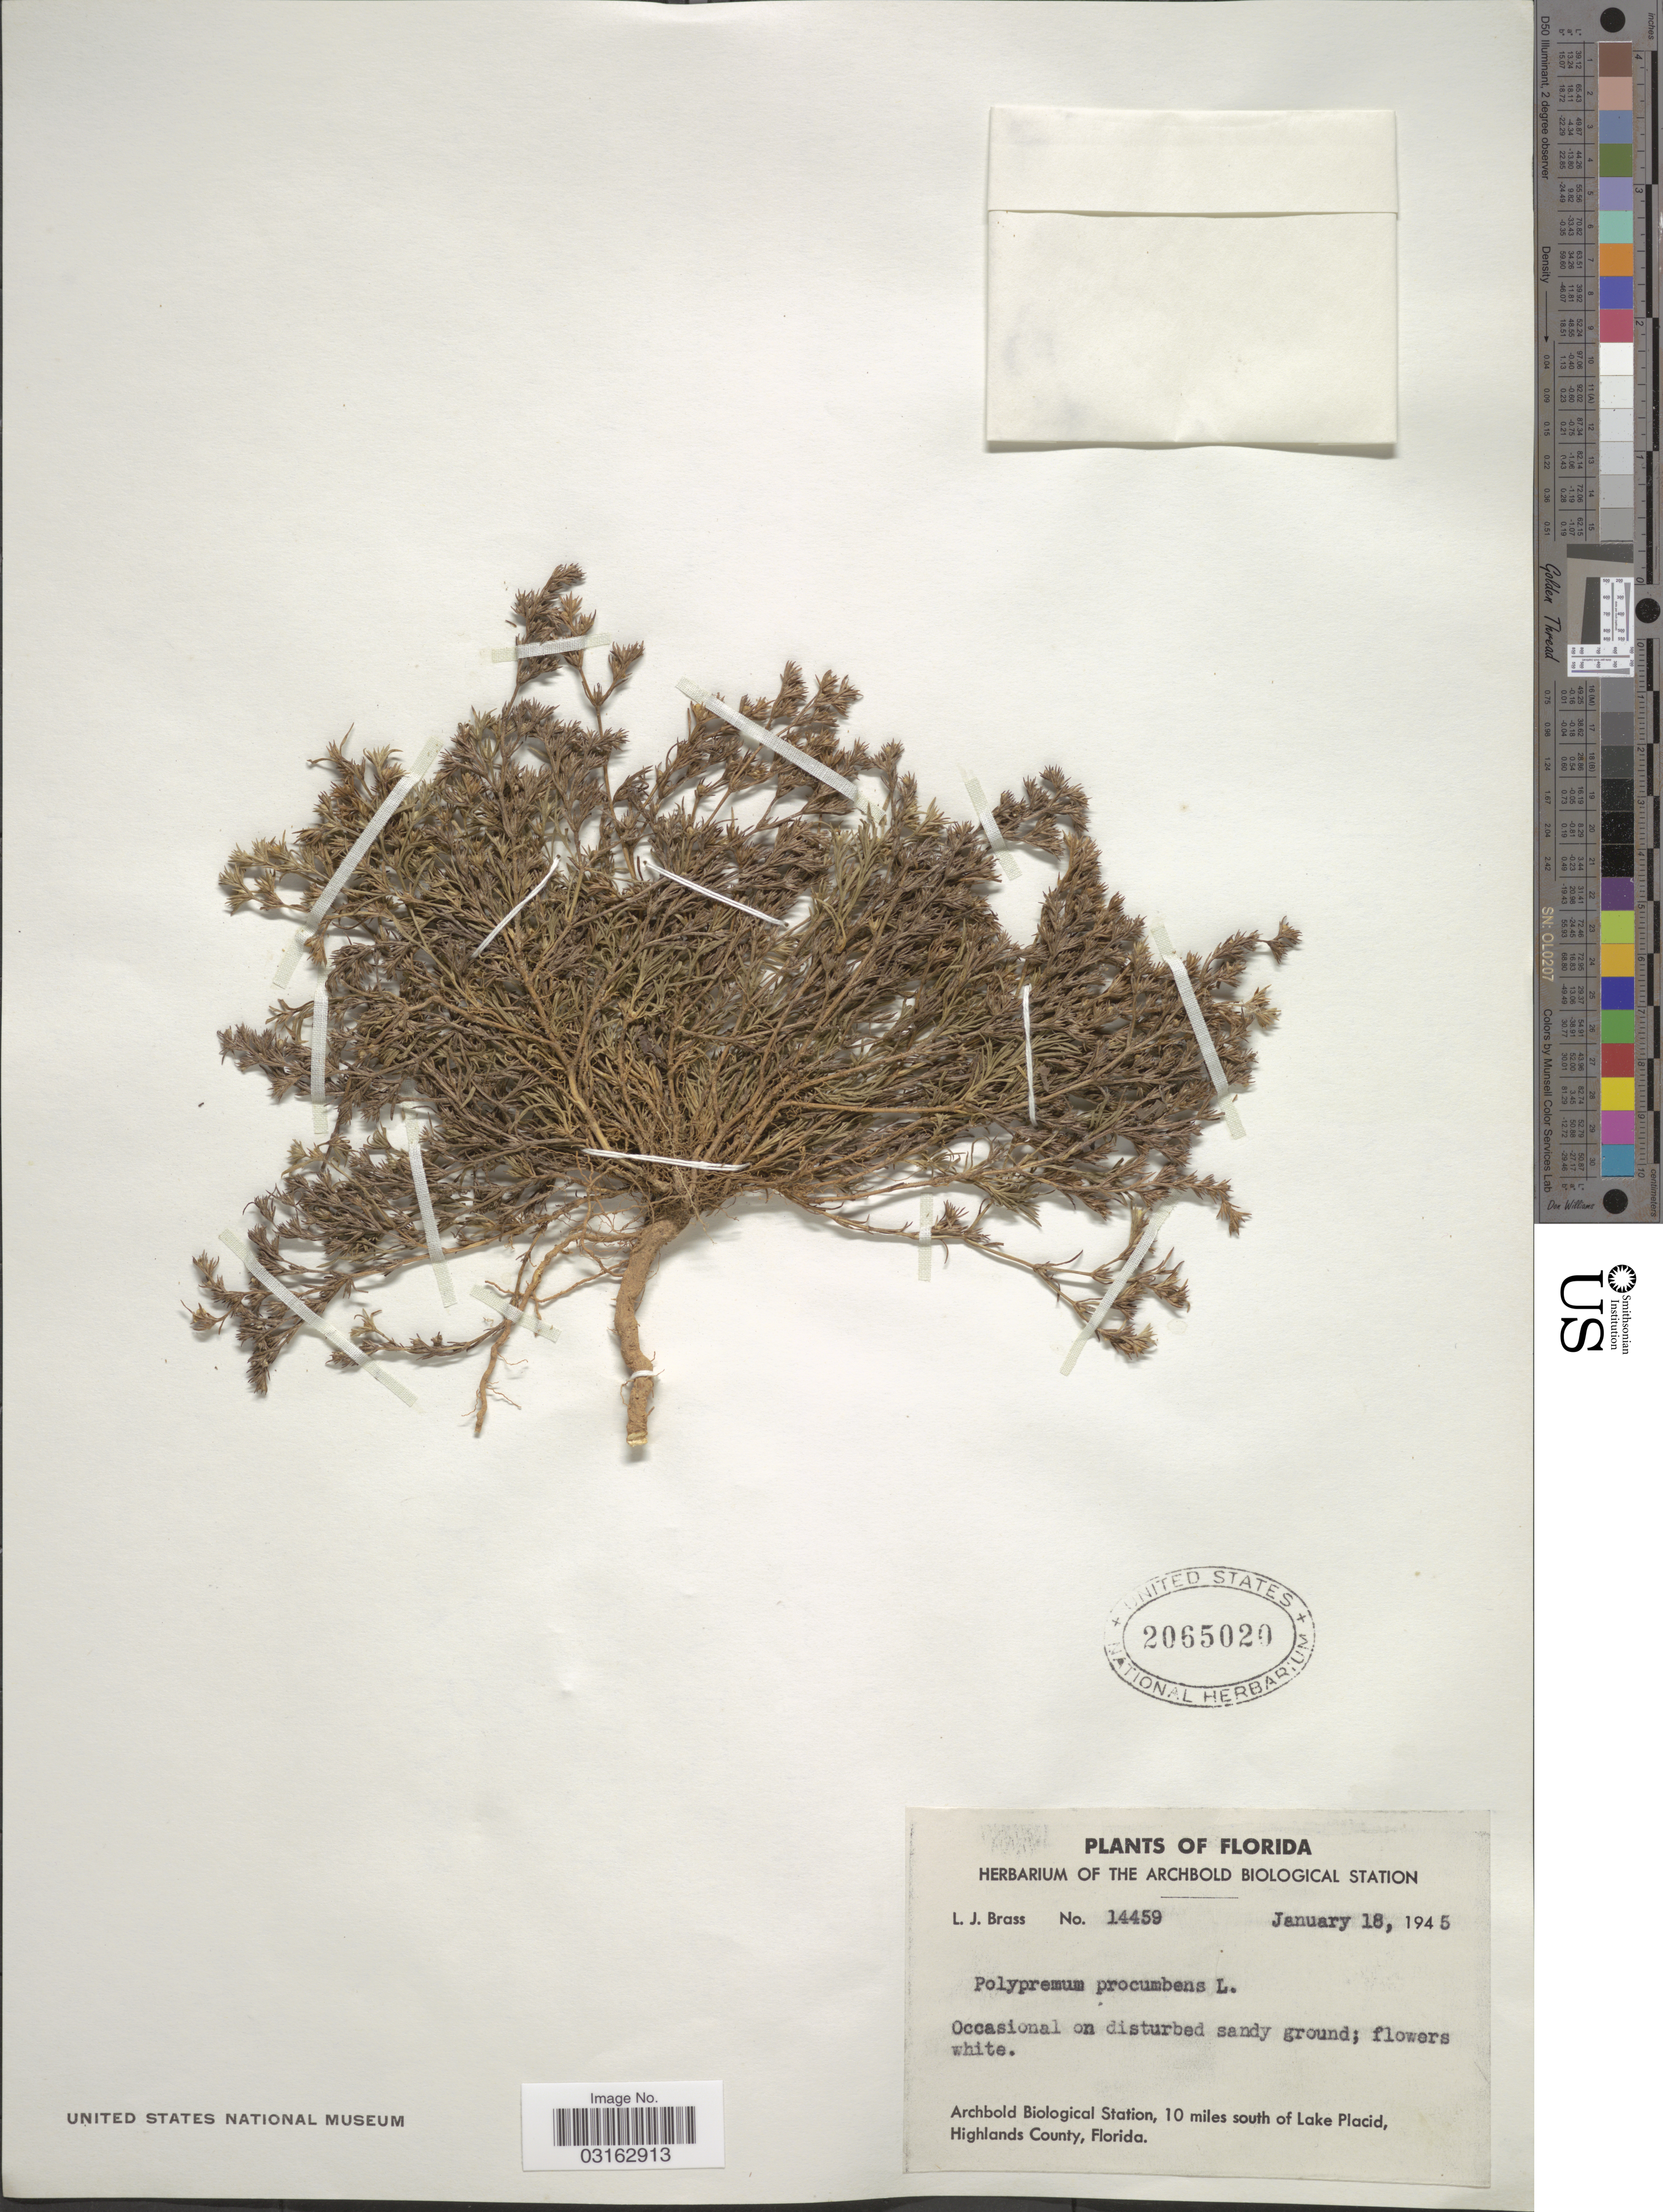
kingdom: Plantae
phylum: Tracheophyta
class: Magnoliopsida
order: Lamiales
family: Tetrachondraceae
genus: Polypremum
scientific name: Polypremum procumbens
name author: L.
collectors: L. J. Brass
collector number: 14459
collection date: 1945-01-18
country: United States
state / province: Florida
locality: Archbold Biological Station, 10 miles south of Lake Placid, Highlands County.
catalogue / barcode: US 2065020